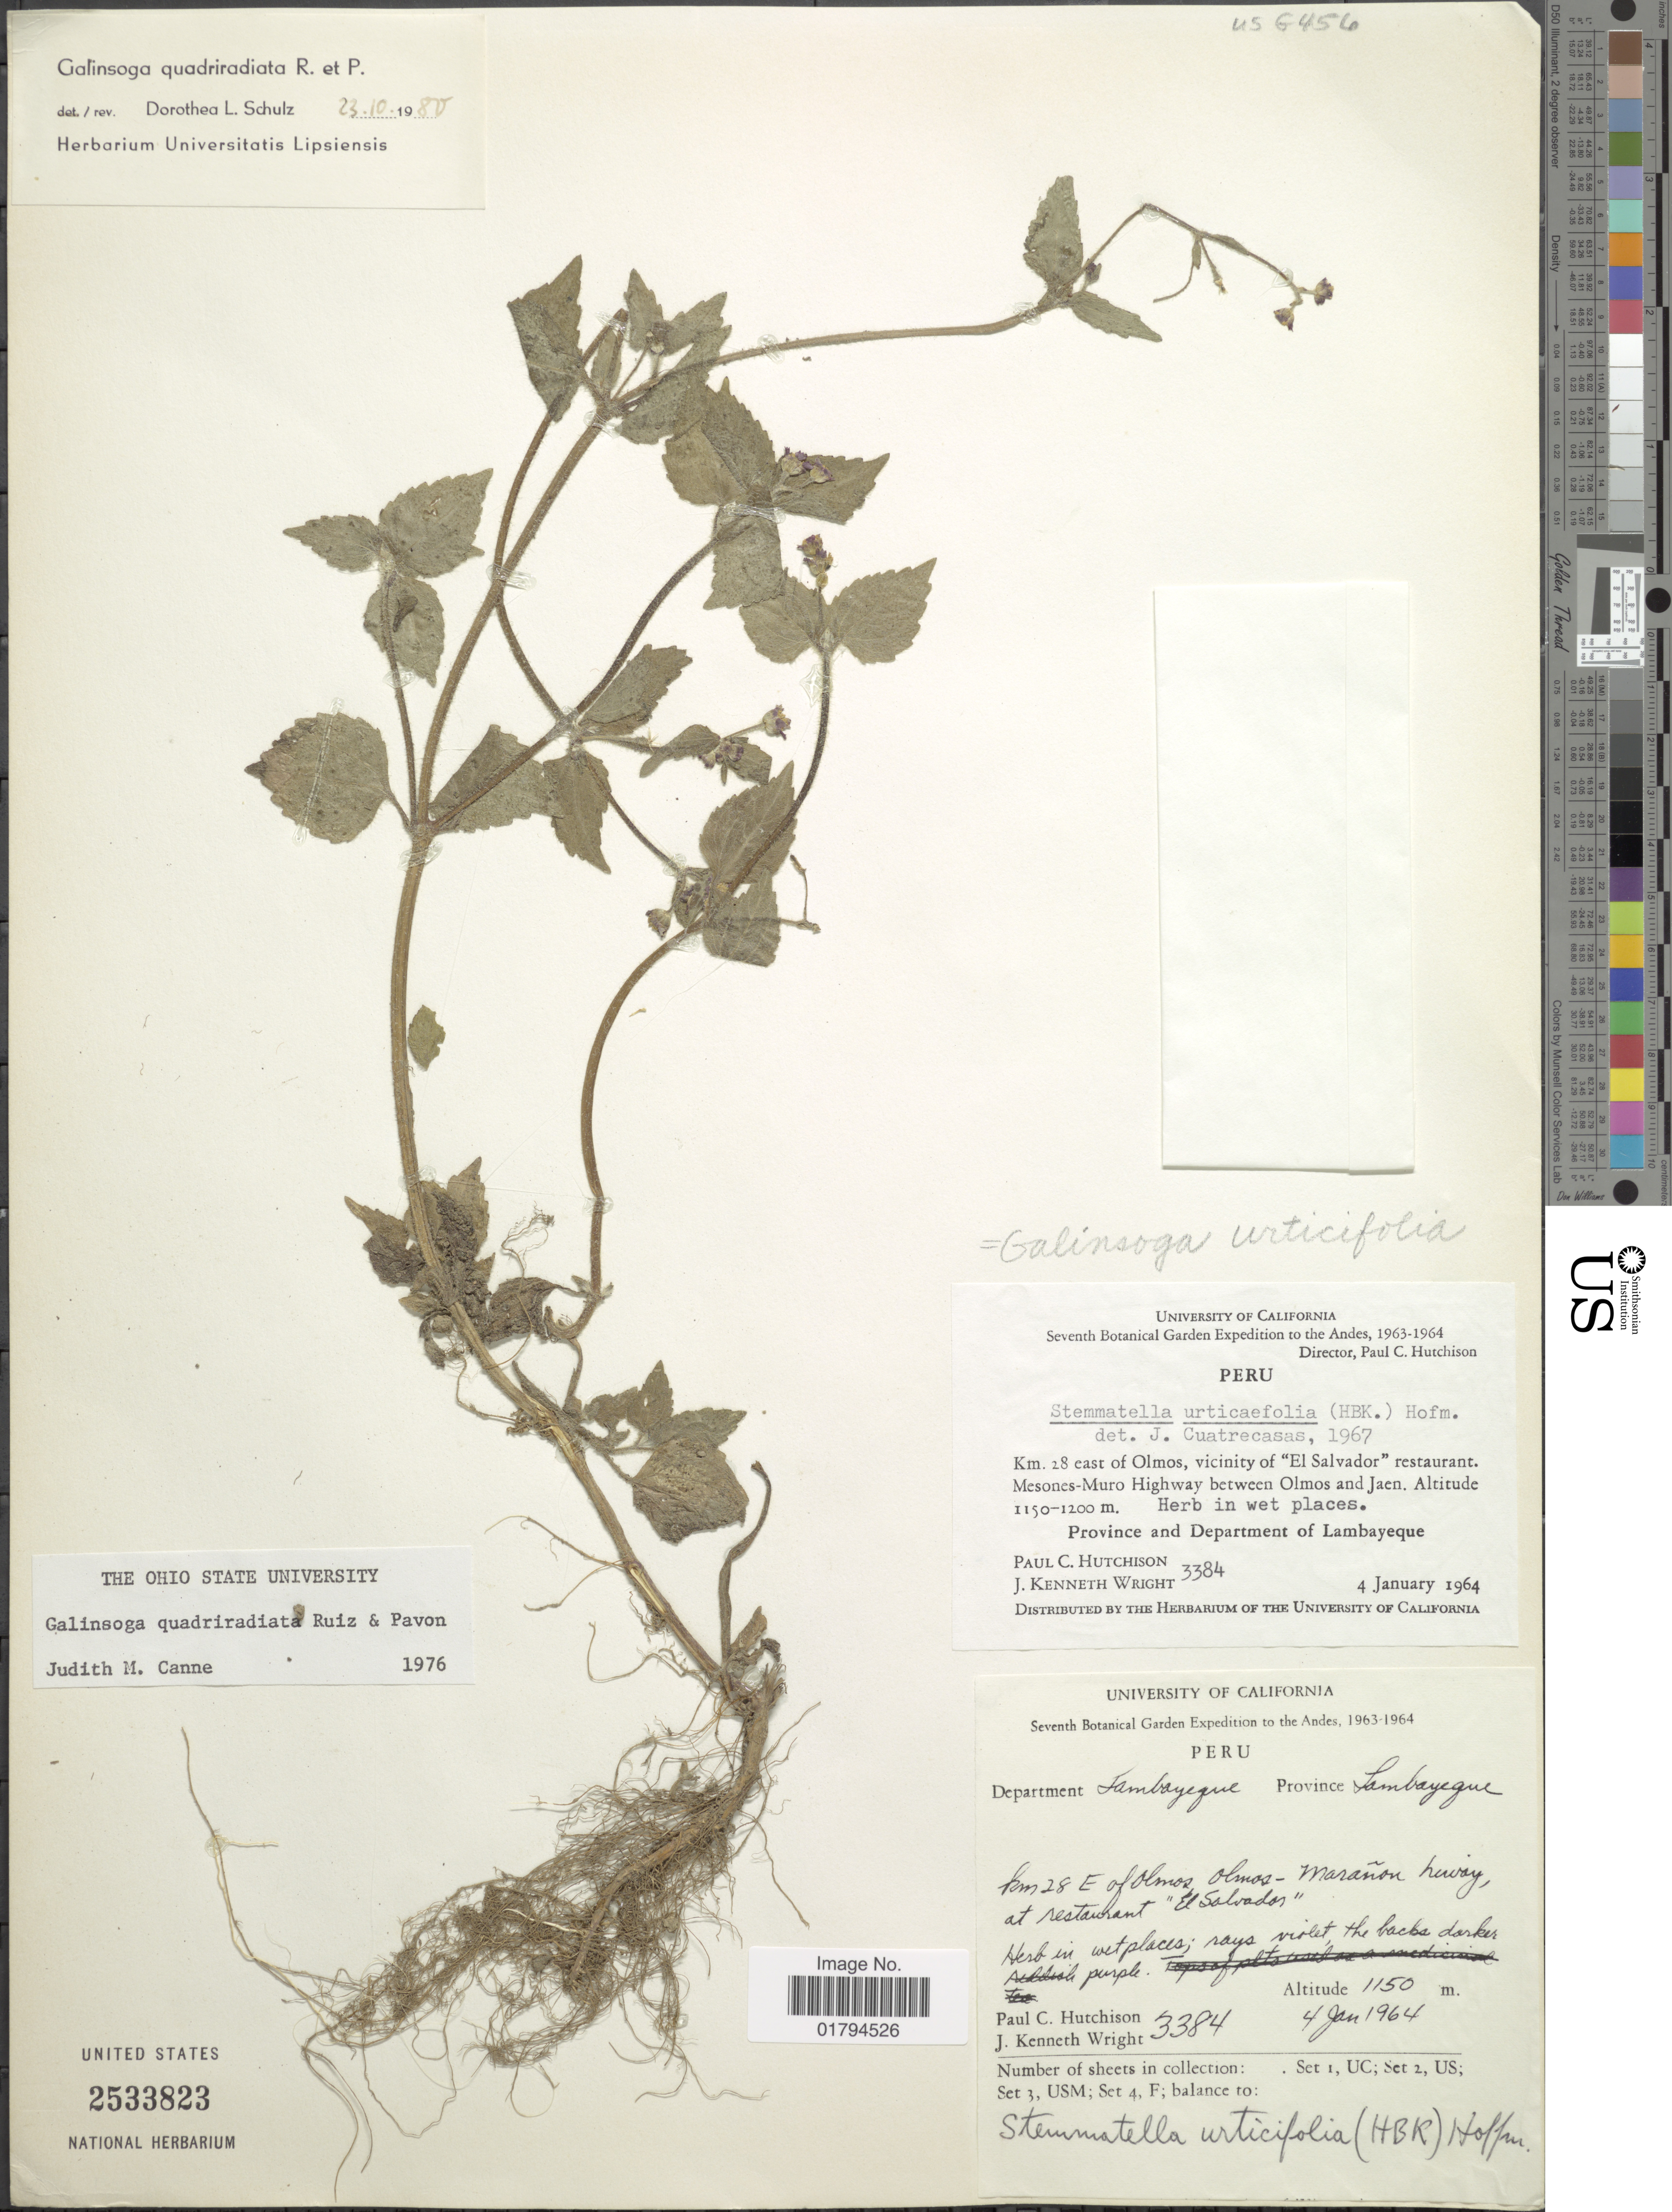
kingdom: Plantae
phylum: Tracheophyta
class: Magnoliopsida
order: Asterales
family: Asteraceae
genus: Galinsoga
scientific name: Galinsoga quadriradiata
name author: Ruiz & Pav.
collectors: P. C. Hutchison & J. K. Wright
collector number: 3384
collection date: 1964-01-04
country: Peru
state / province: Lambayeque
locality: Province Lambayeque. Km 28 east of Olmos, vicinity of "El Salvador"restaurant.mesones-Muro Highway between Olmos and Jaen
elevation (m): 1150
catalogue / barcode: US 2533823